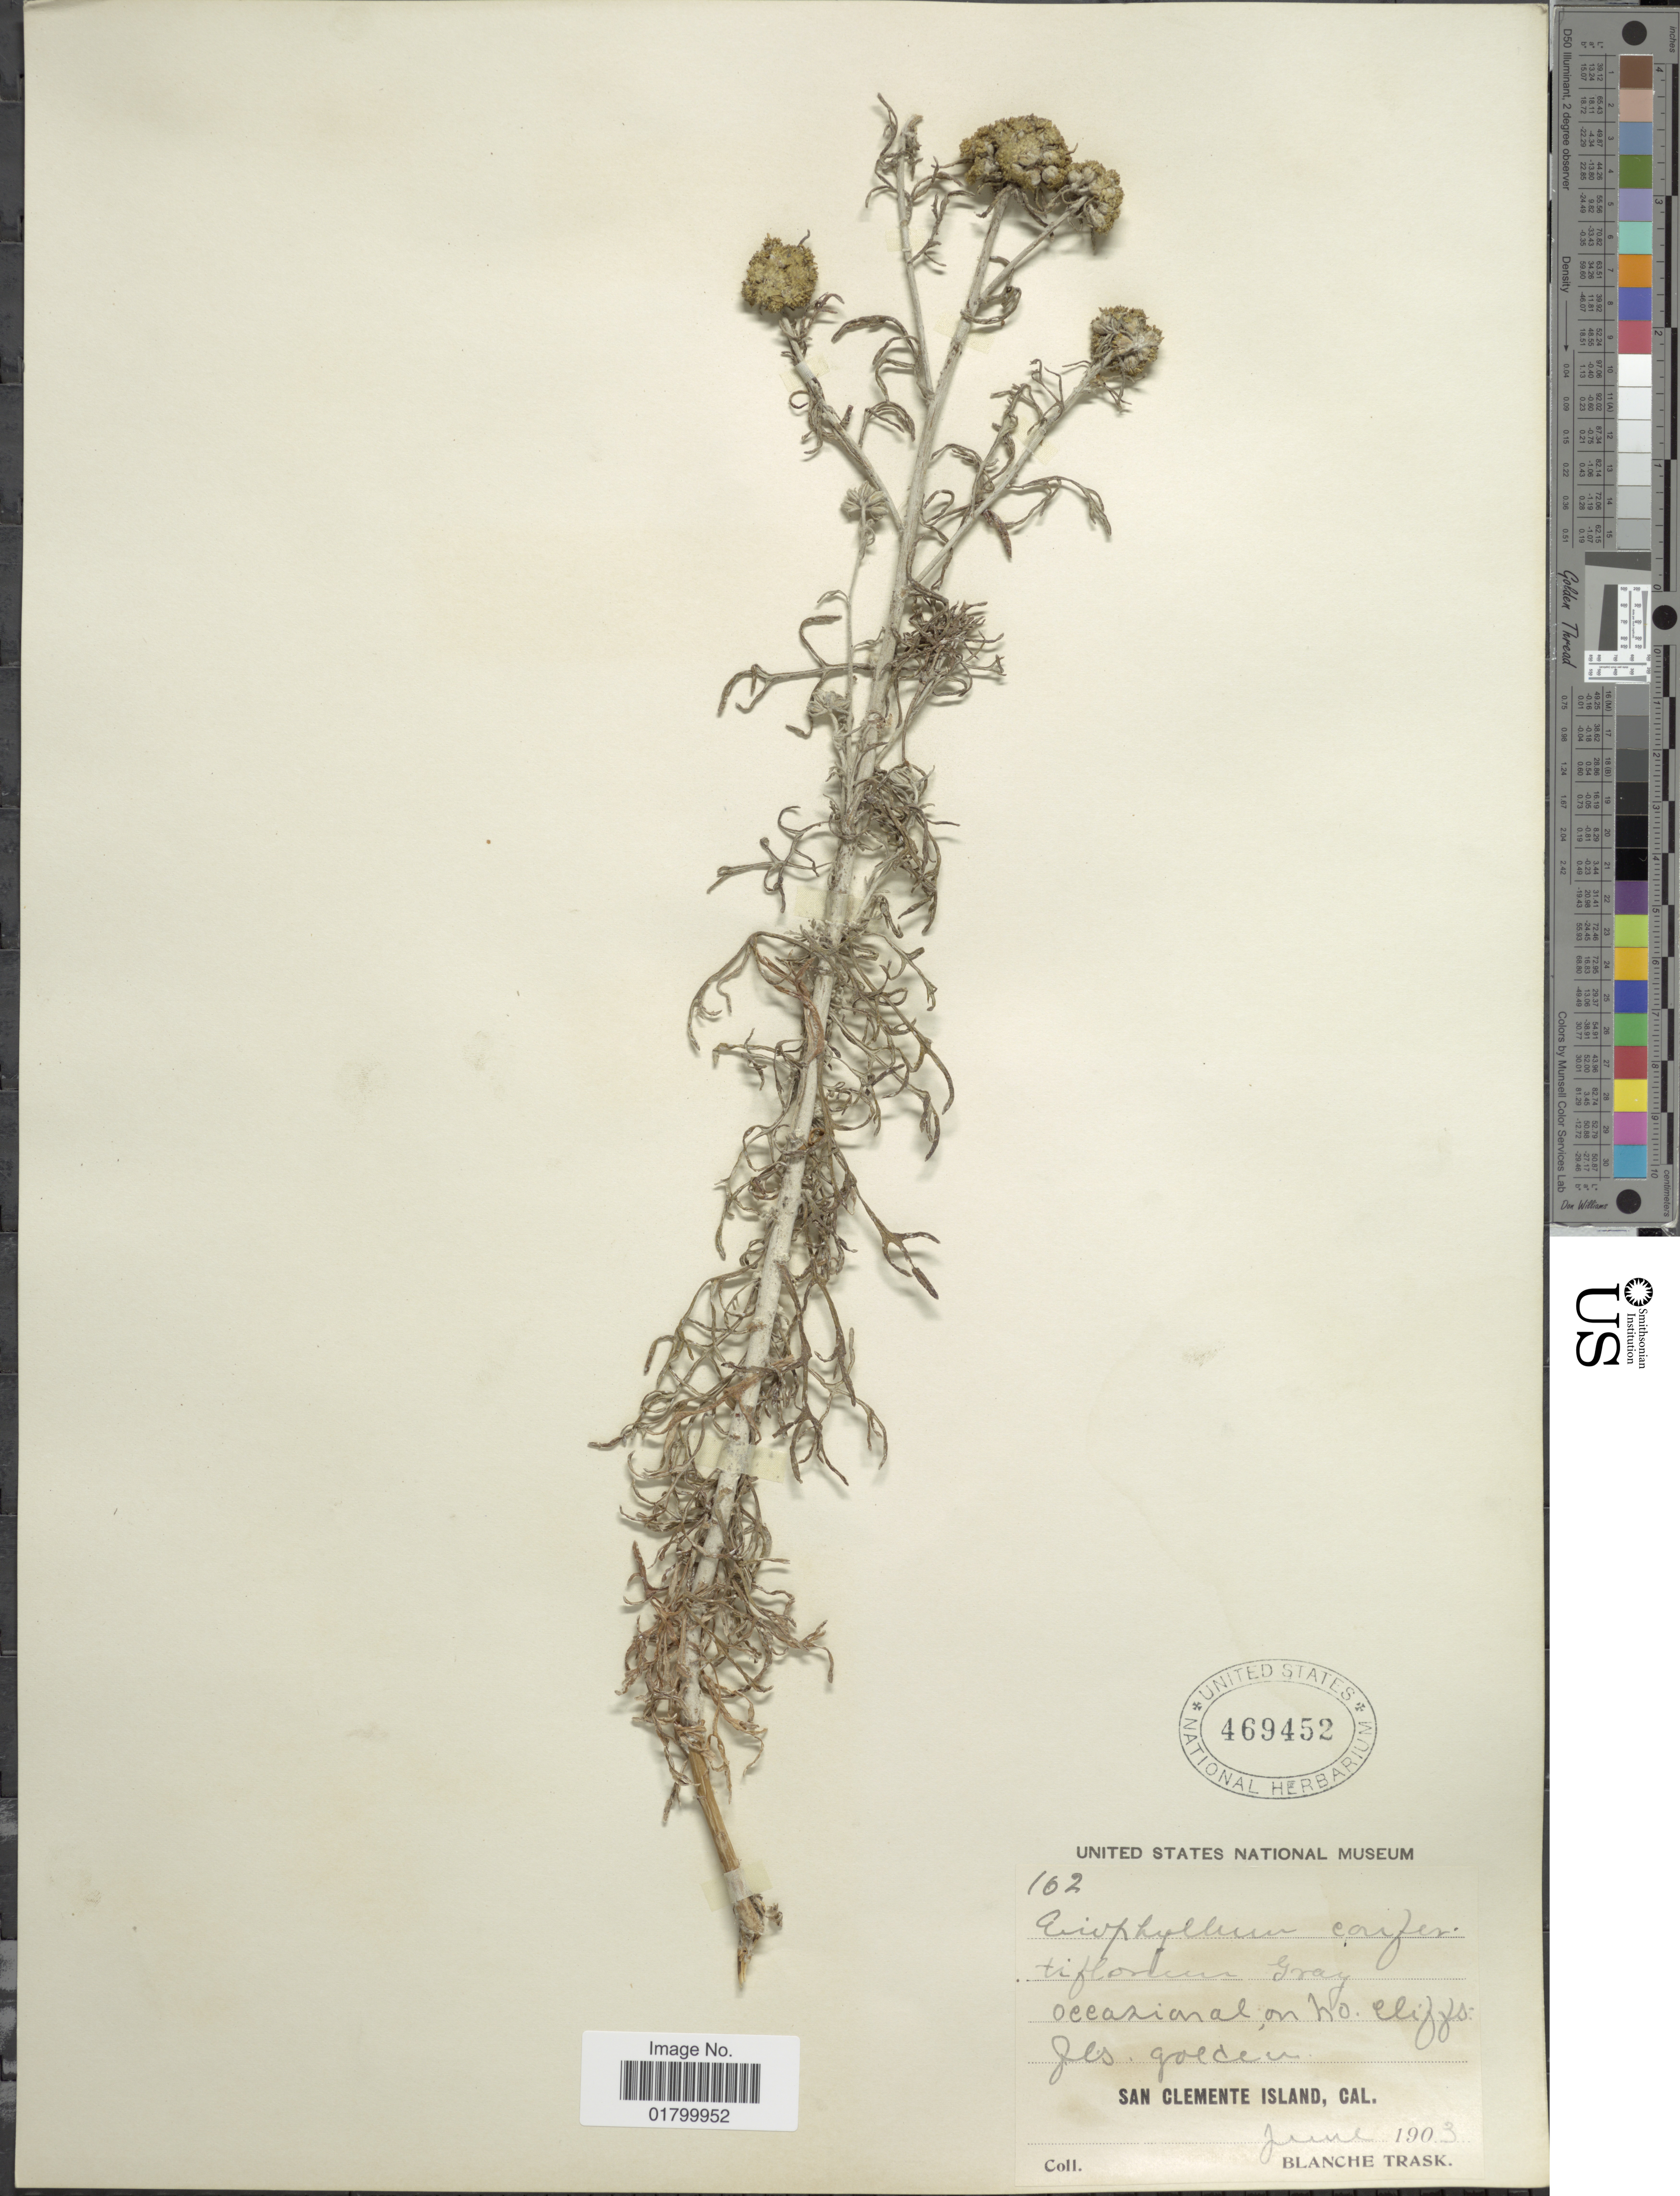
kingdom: Plantae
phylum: Tracheophyta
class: Magnoliopsida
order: Asterales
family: Asteraceae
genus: Eriophyllum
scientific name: Eriophyllum confertiflorum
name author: (DC.) A. Gray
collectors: B. Trask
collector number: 162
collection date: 1903-06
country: United States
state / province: California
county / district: Los Angeles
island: San Clemente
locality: San Clemente Island, Cal.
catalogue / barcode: US 469452